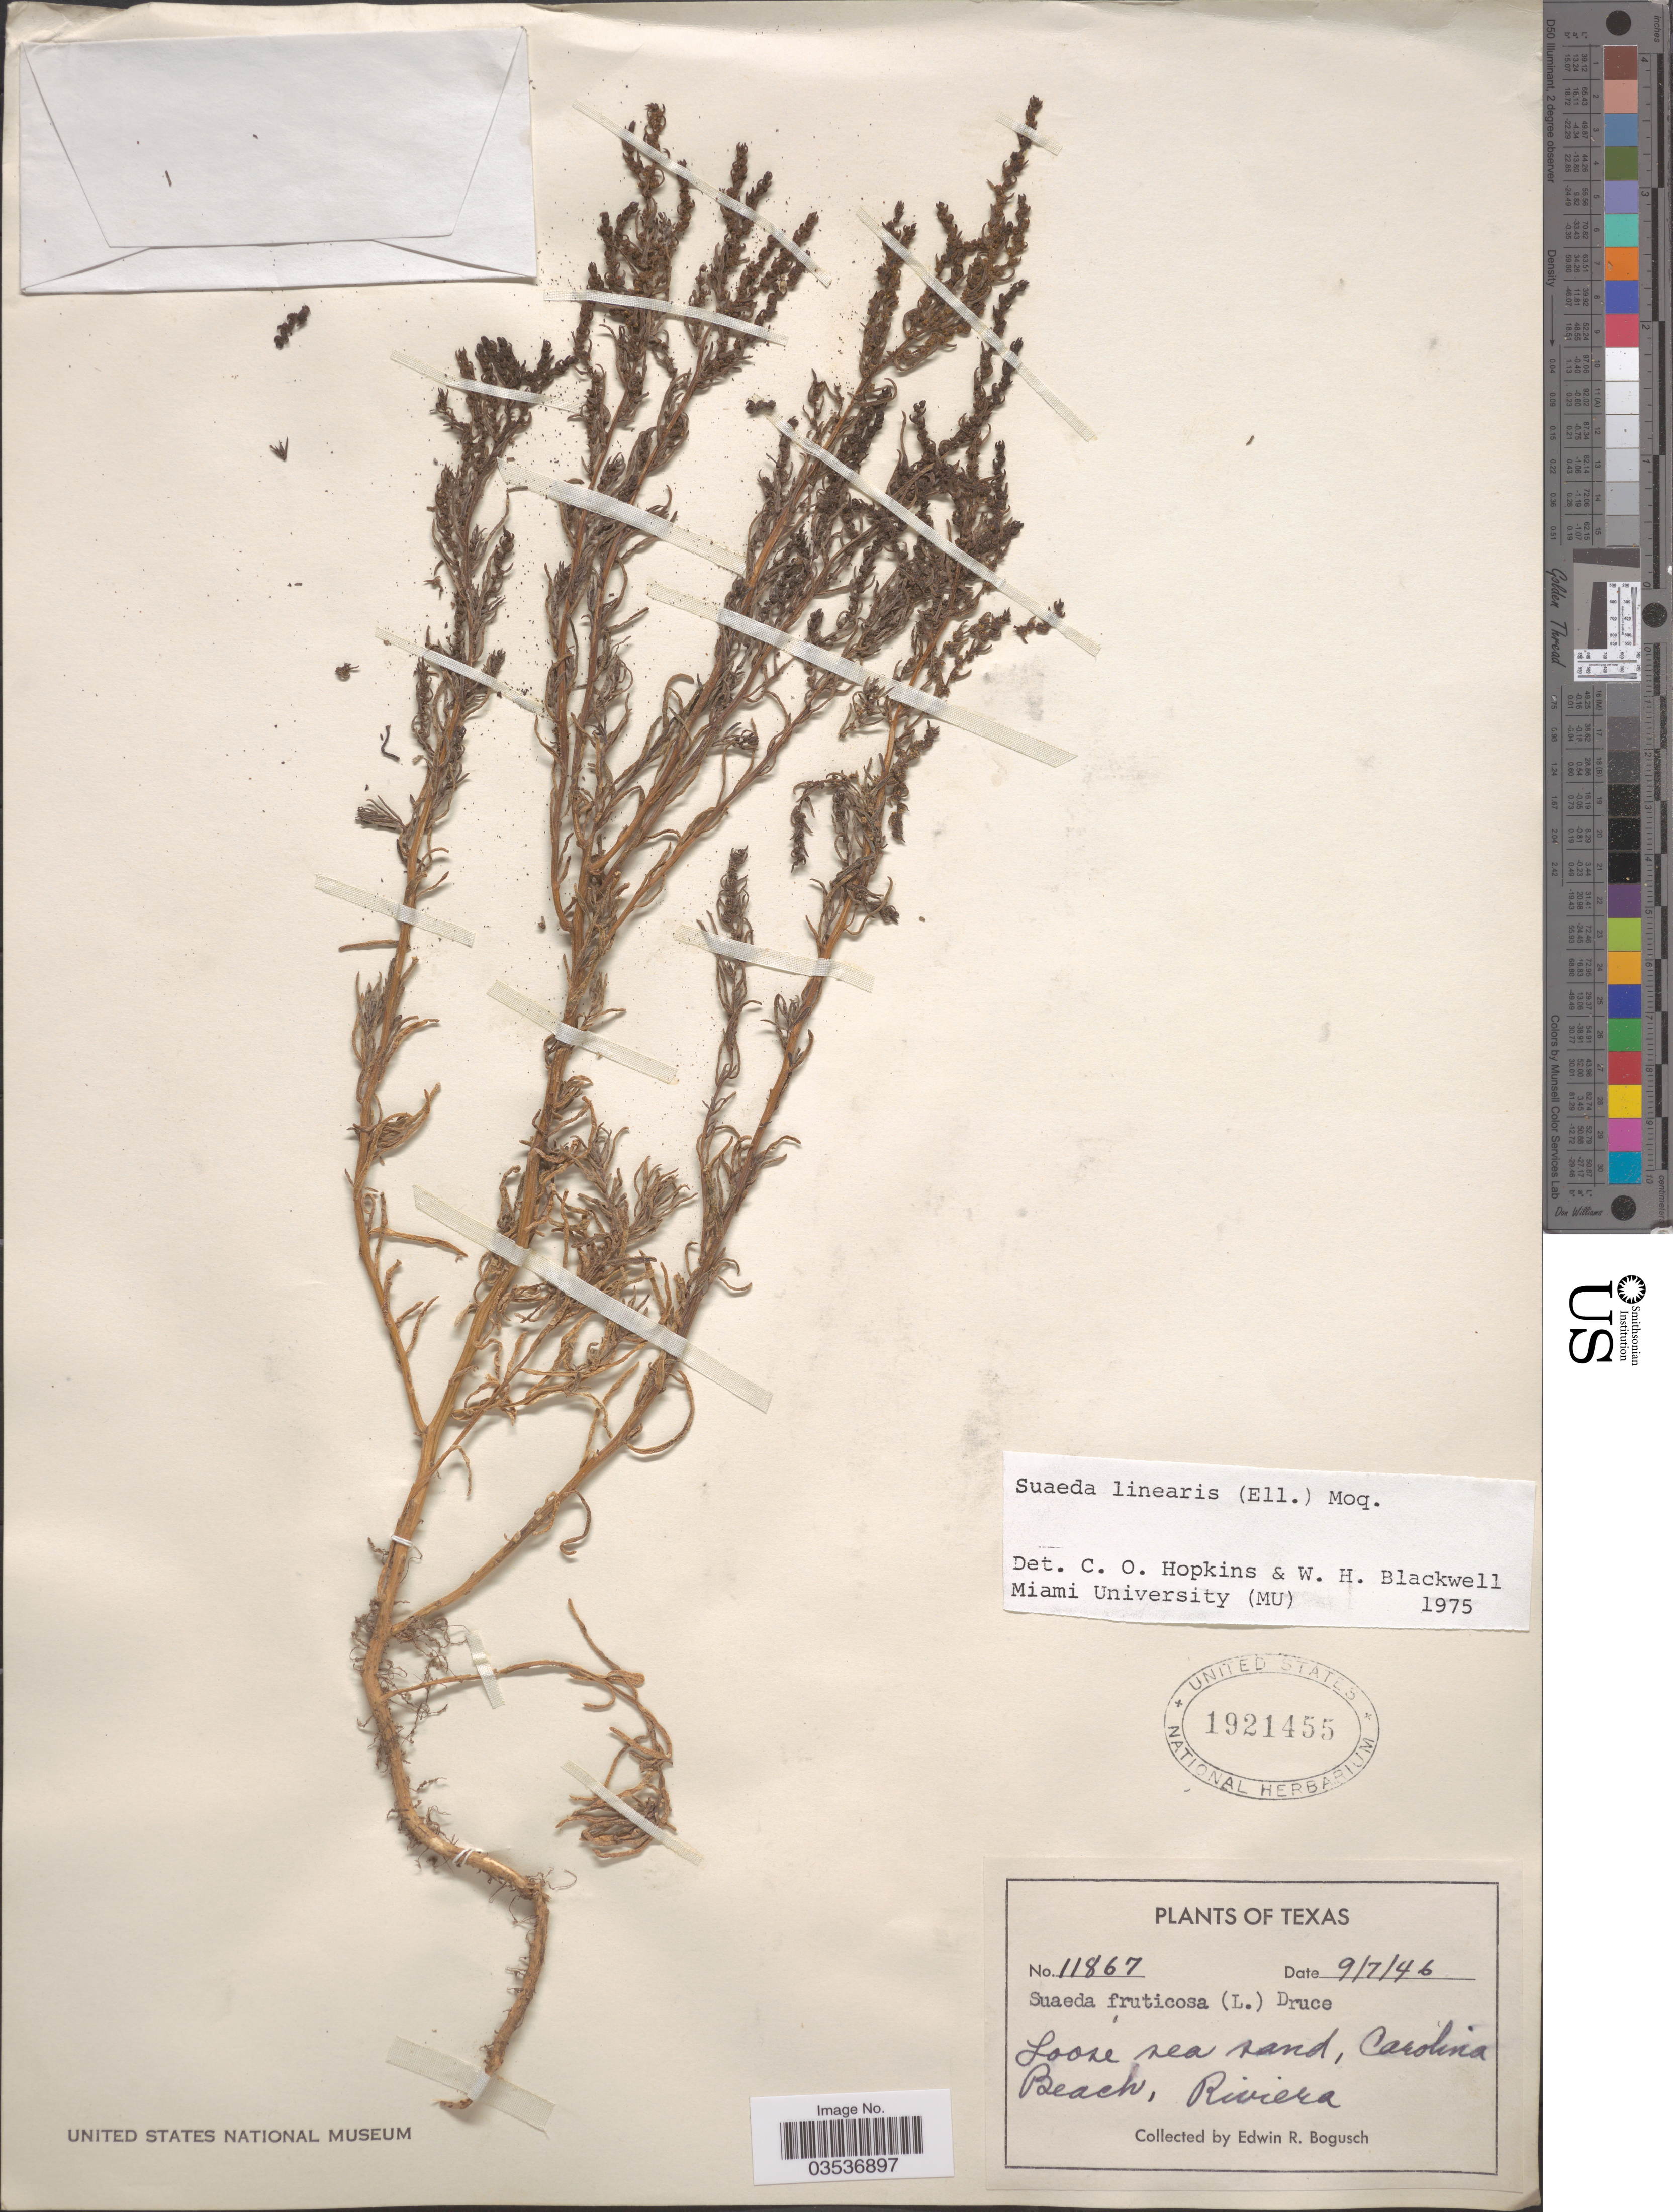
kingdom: Plantae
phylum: Tracheophyta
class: Magnoliopsida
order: Caryophyllales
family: Amaranthaceae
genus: Dondia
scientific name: Dondia linearis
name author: (Elliott) A. Heller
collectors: E. Bogusch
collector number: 11867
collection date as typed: Transcribed d/m/y: 7/9/46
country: United States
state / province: Texas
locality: Loose sea sand, Carolina Beach, Riviera.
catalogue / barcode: US 1921455